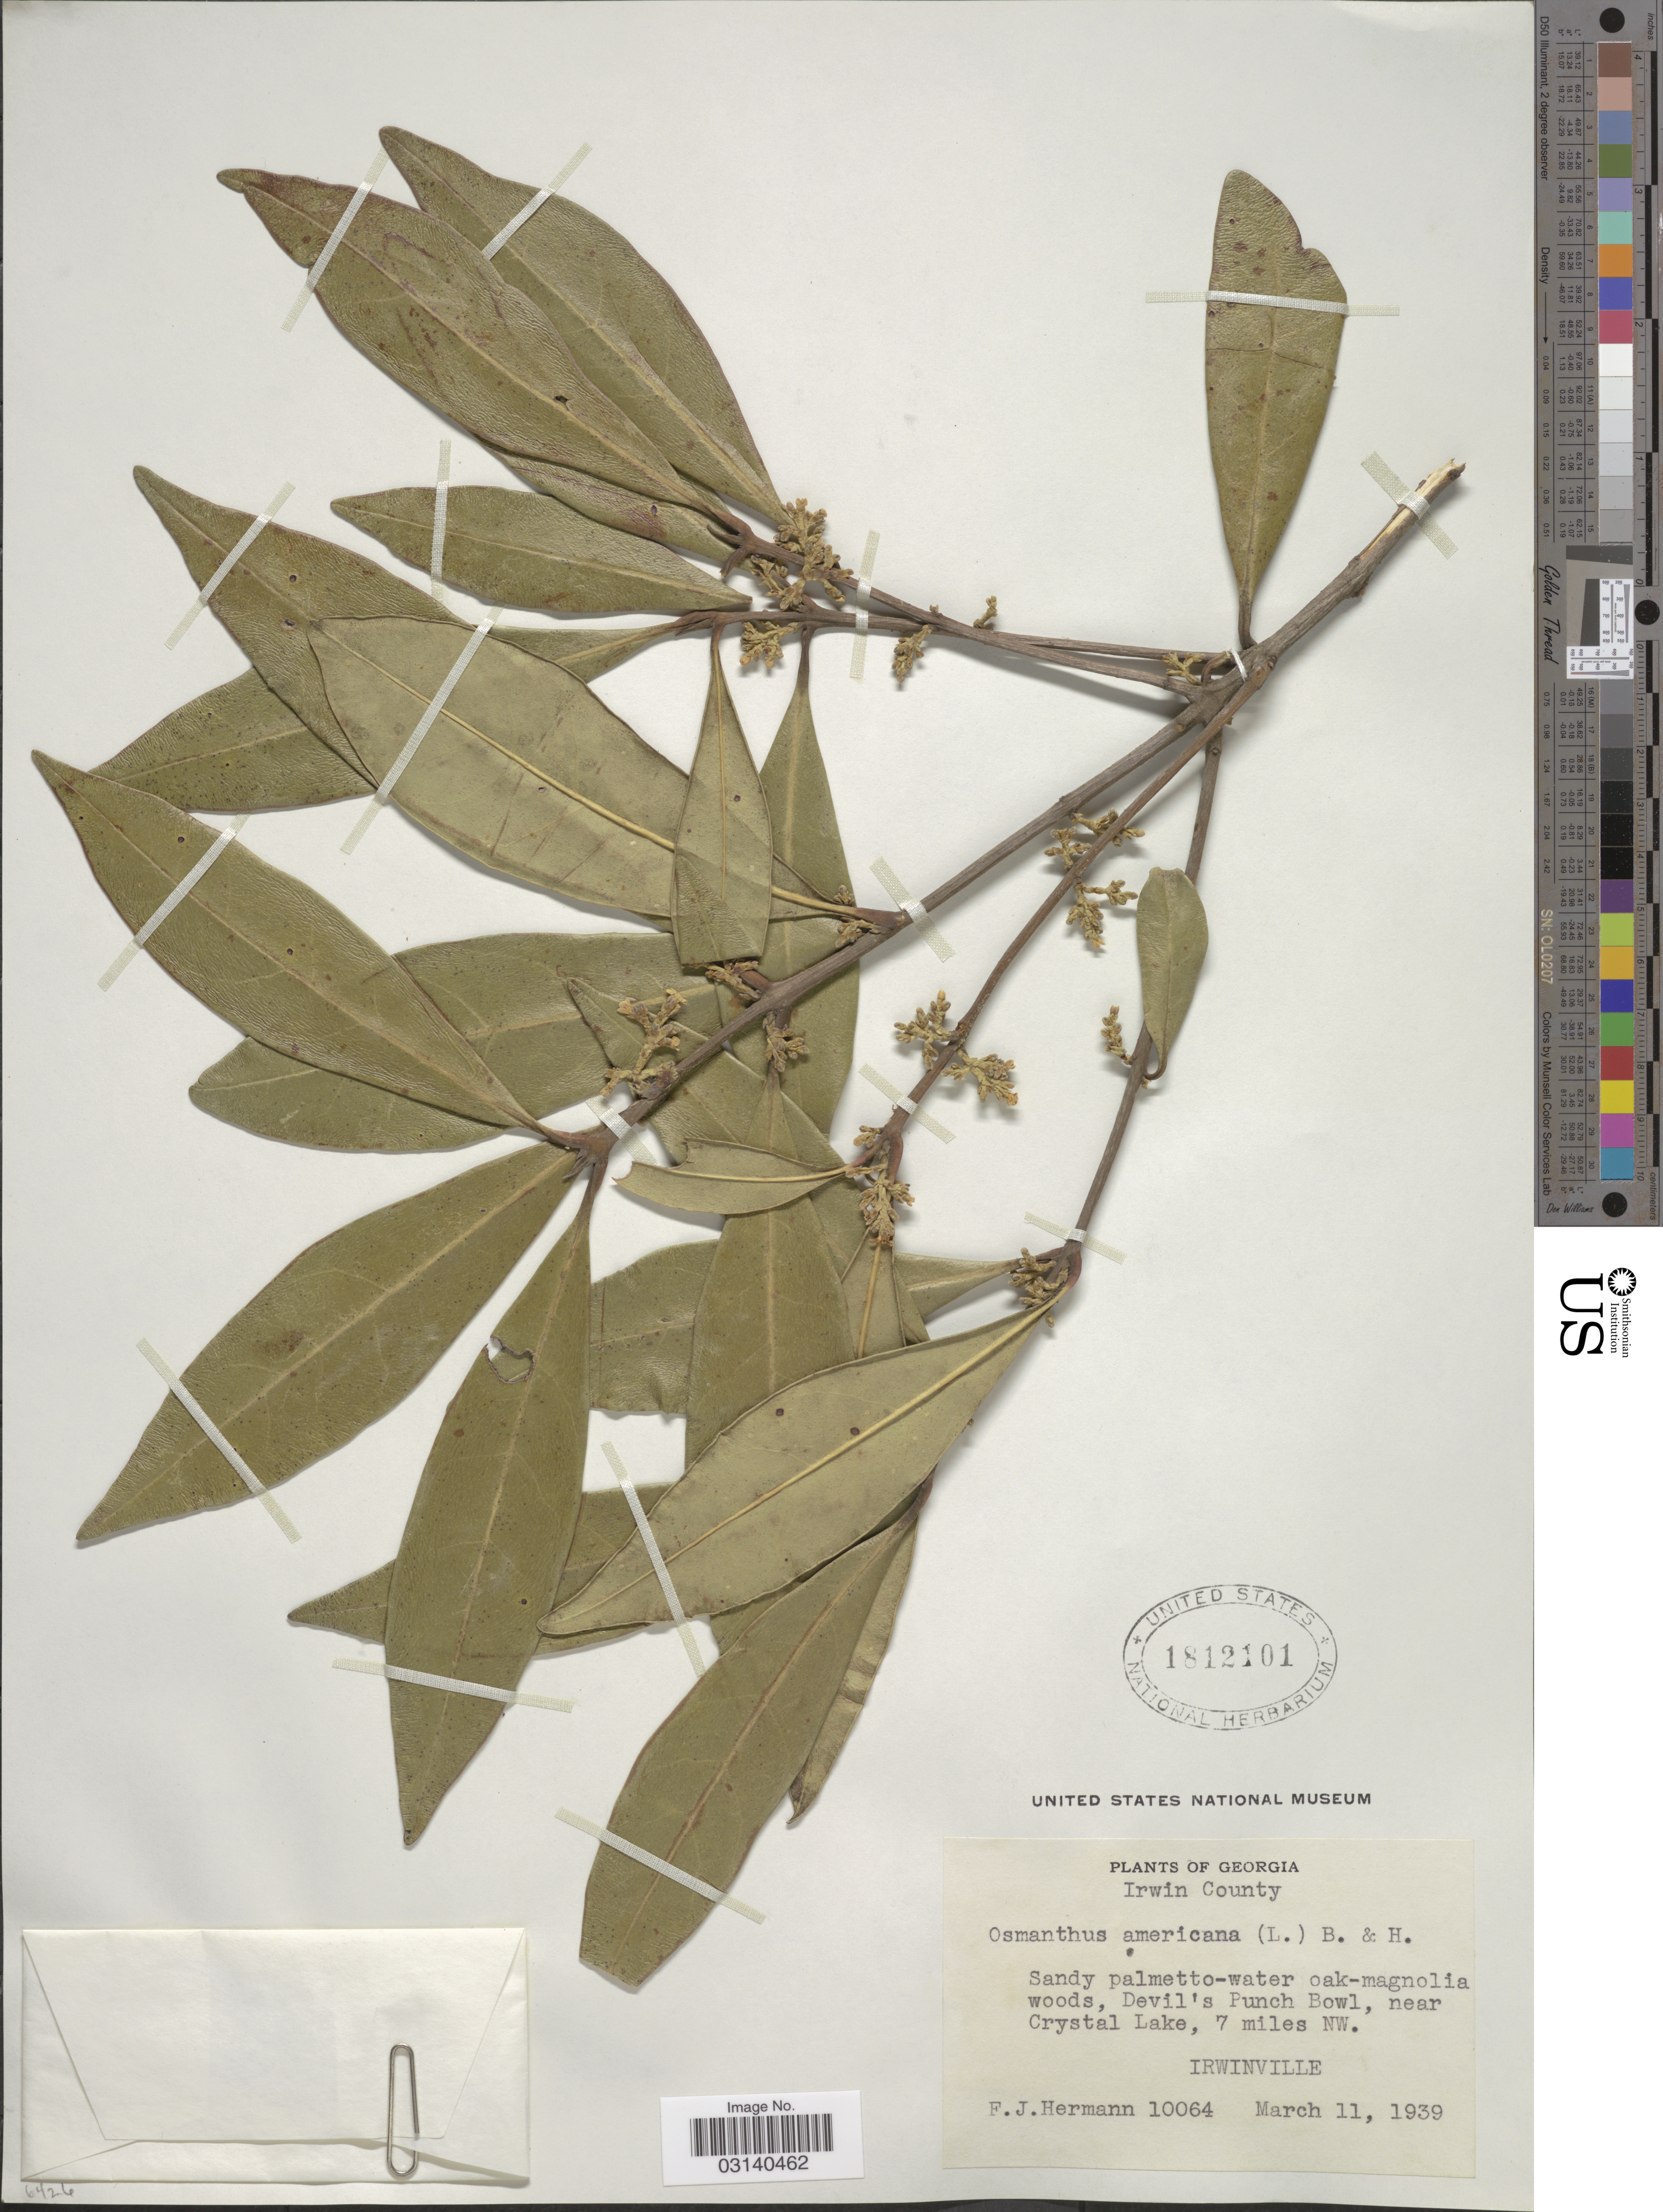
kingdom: Plantae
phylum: Tracheophyta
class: Magnoliopsida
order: Lamiales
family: Oleaceae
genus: Osmanthus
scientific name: Osmanthus americanus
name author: (L.) A. Gray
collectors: F. J. Hermann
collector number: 10064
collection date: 1939-03-11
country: United States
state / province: Georgia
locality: Irwin County, Devil's Punch Bowl, near Crystal Lake, 7 miles NW., Irwinville.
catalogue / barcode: US 1812101